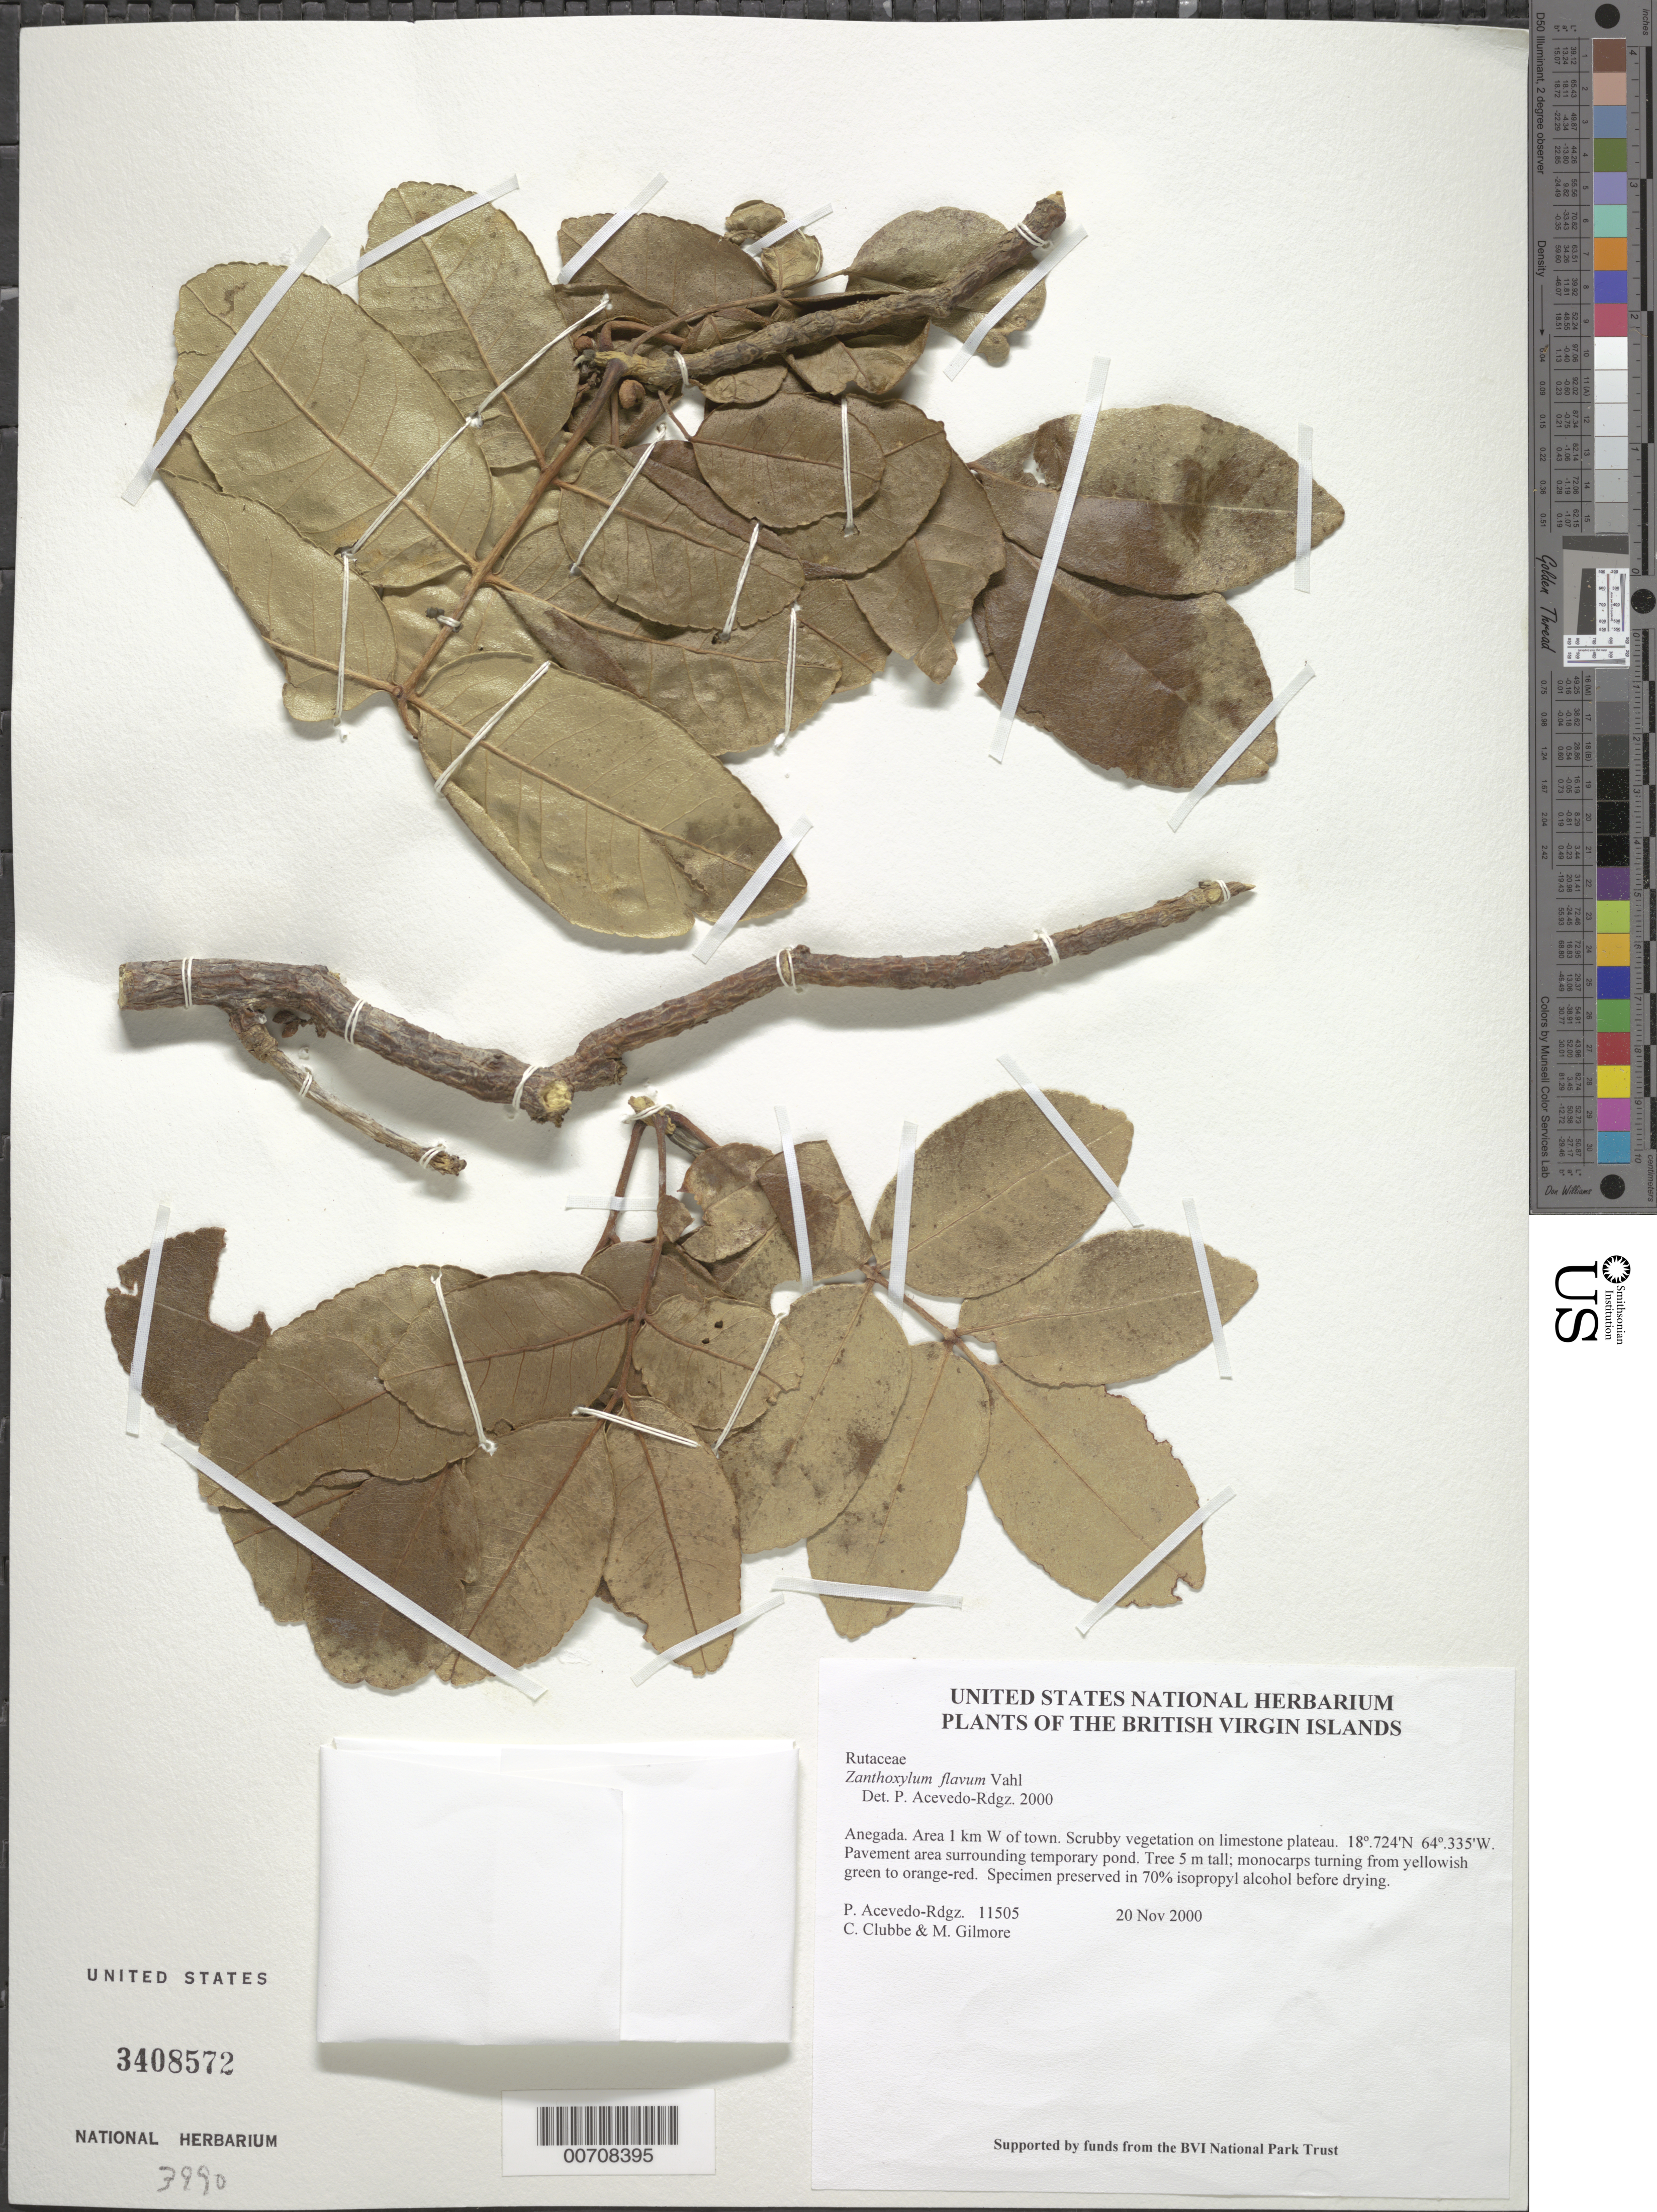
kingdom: Plantae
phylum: Tracheophyta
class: Magnoliopsida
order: Sapindales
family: Rutaceae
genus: Zanthoxylum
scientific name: Zanthoxylum flavum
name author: Vahl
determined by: Acevedo-Rodríguez, P., (BOT), Smithsonian Institution - National Museum of Natural History (UNITED STATES)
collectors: P. Acevedo-Rodr., C. Clubbe & M. Gilmore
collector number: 11505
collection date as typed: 20 Nov 2000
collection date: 2000-11-20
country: British Virgin Islands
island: Anegada I.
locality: Area 1 km W of town. Scrubby vegetation on limestone plateau.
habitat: Pavement area surrounding temporary pond.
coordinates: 18 .724 N, 64 .335 W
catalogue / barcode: US 3408572